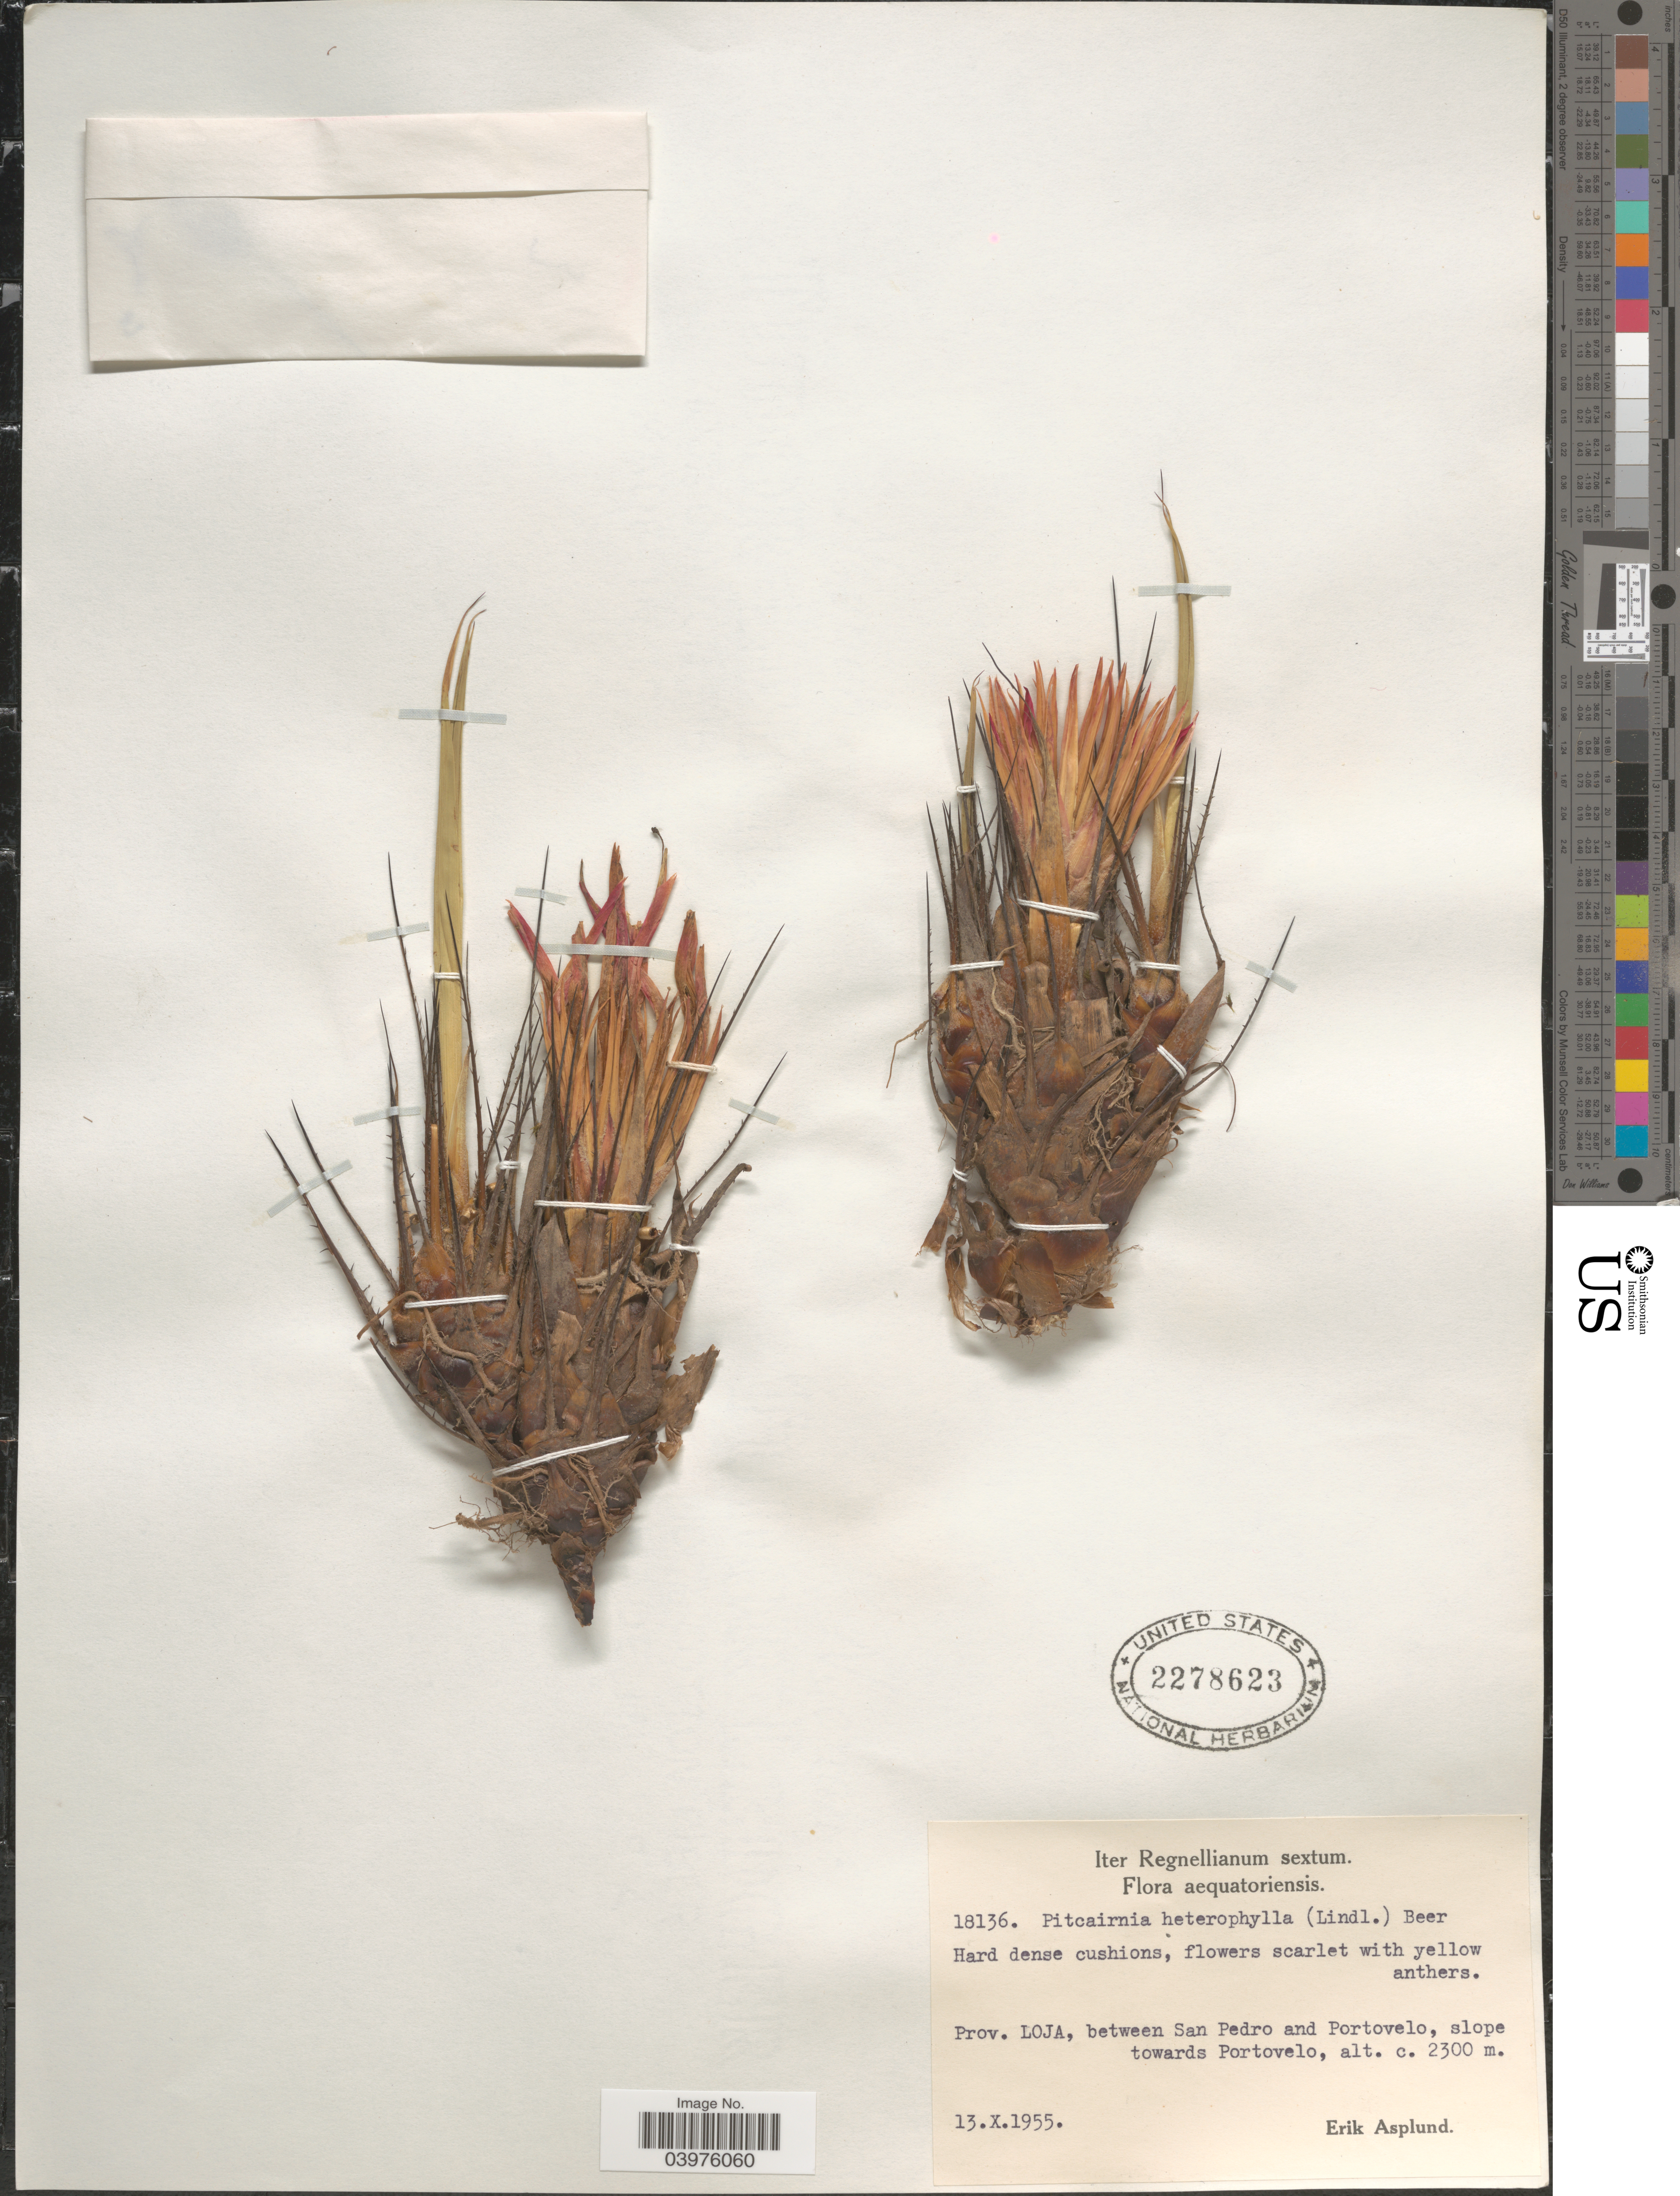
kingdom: Plantae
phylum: Tracheophyta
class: Liliopsida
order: Poales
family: Bromeliaceae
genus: Pitcairnia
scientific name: Pitcairnia heterophylla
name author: (Lindl.) Beer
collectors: E. Asplund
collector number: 18136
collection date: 1955-10-13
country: Ecuador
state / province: Loja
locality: Between San Pedro and Portovelo, slope towards Portovelo.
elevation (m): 2300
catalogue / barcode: US 2278623